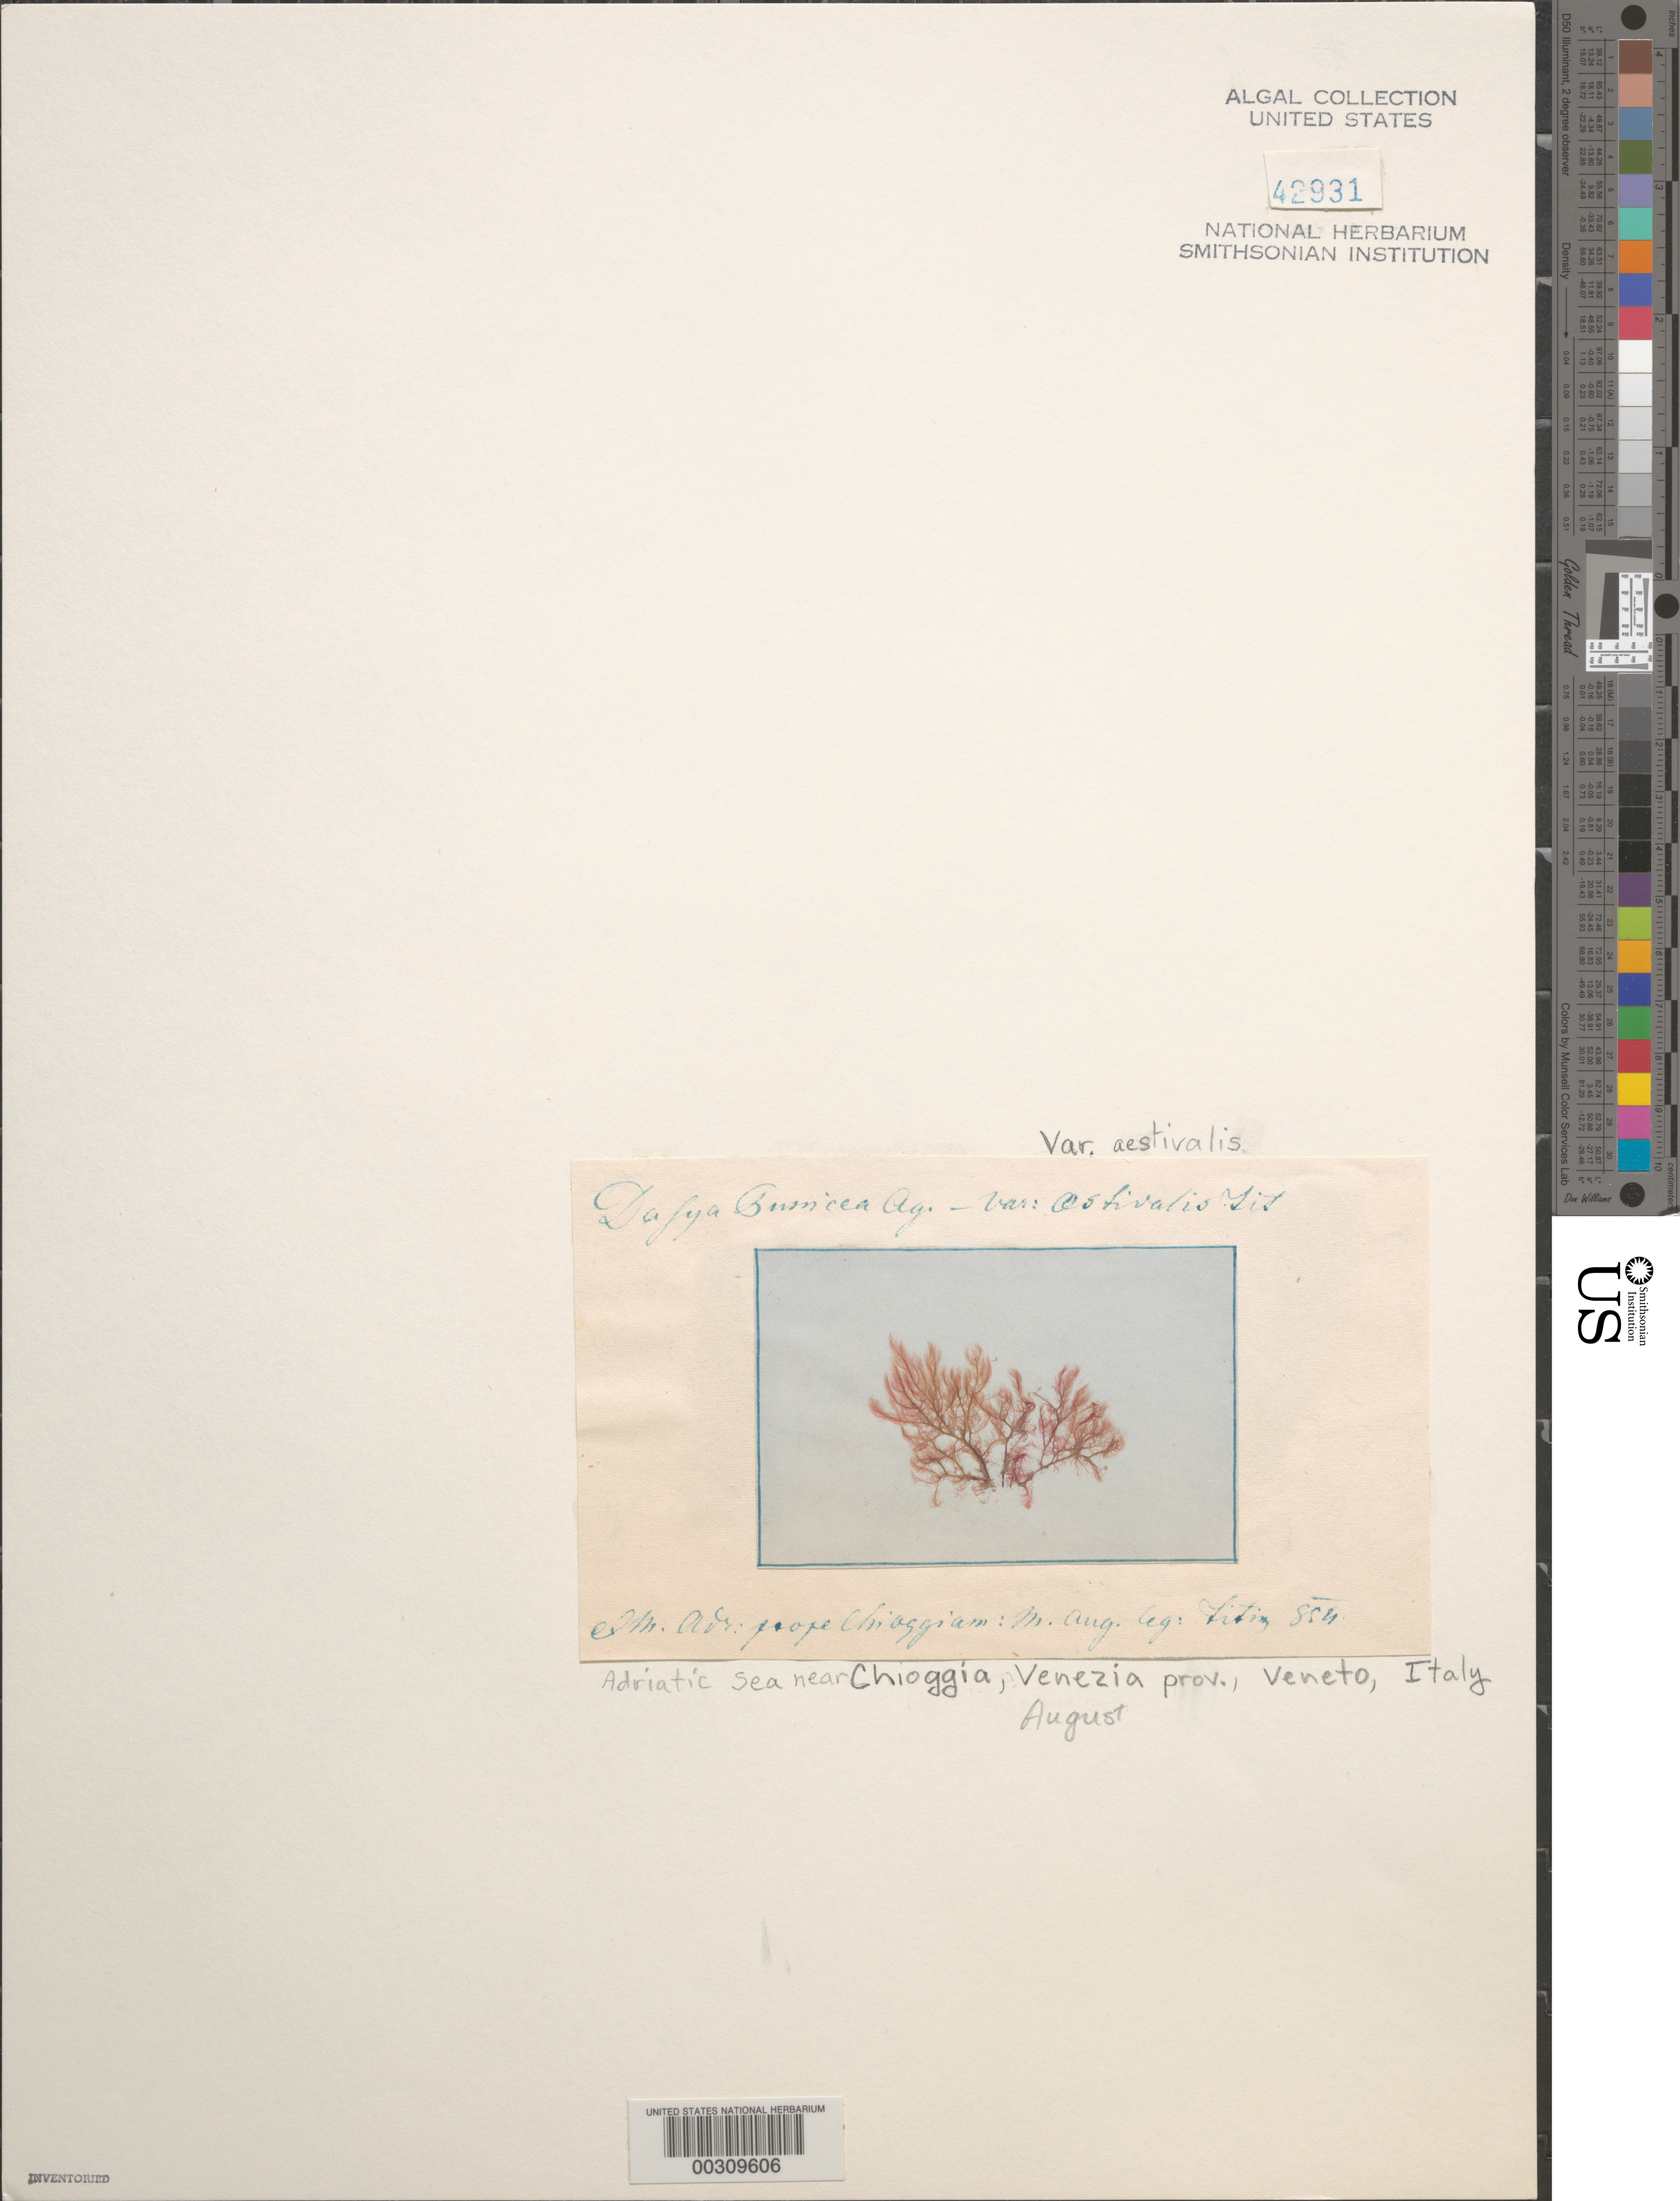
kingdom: Plantae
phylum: Rhodophyta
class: Florideophyceae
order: Ceramiales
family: Dasyaceae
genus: Dasya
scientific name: Dasya punicea var. aestivalis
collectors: P. Titius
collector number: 854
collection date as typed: Aug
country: Italy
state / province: Veneto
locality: Adriatic Sea (m. adr.) near Chioggia, Venezia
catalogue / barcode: US 42931